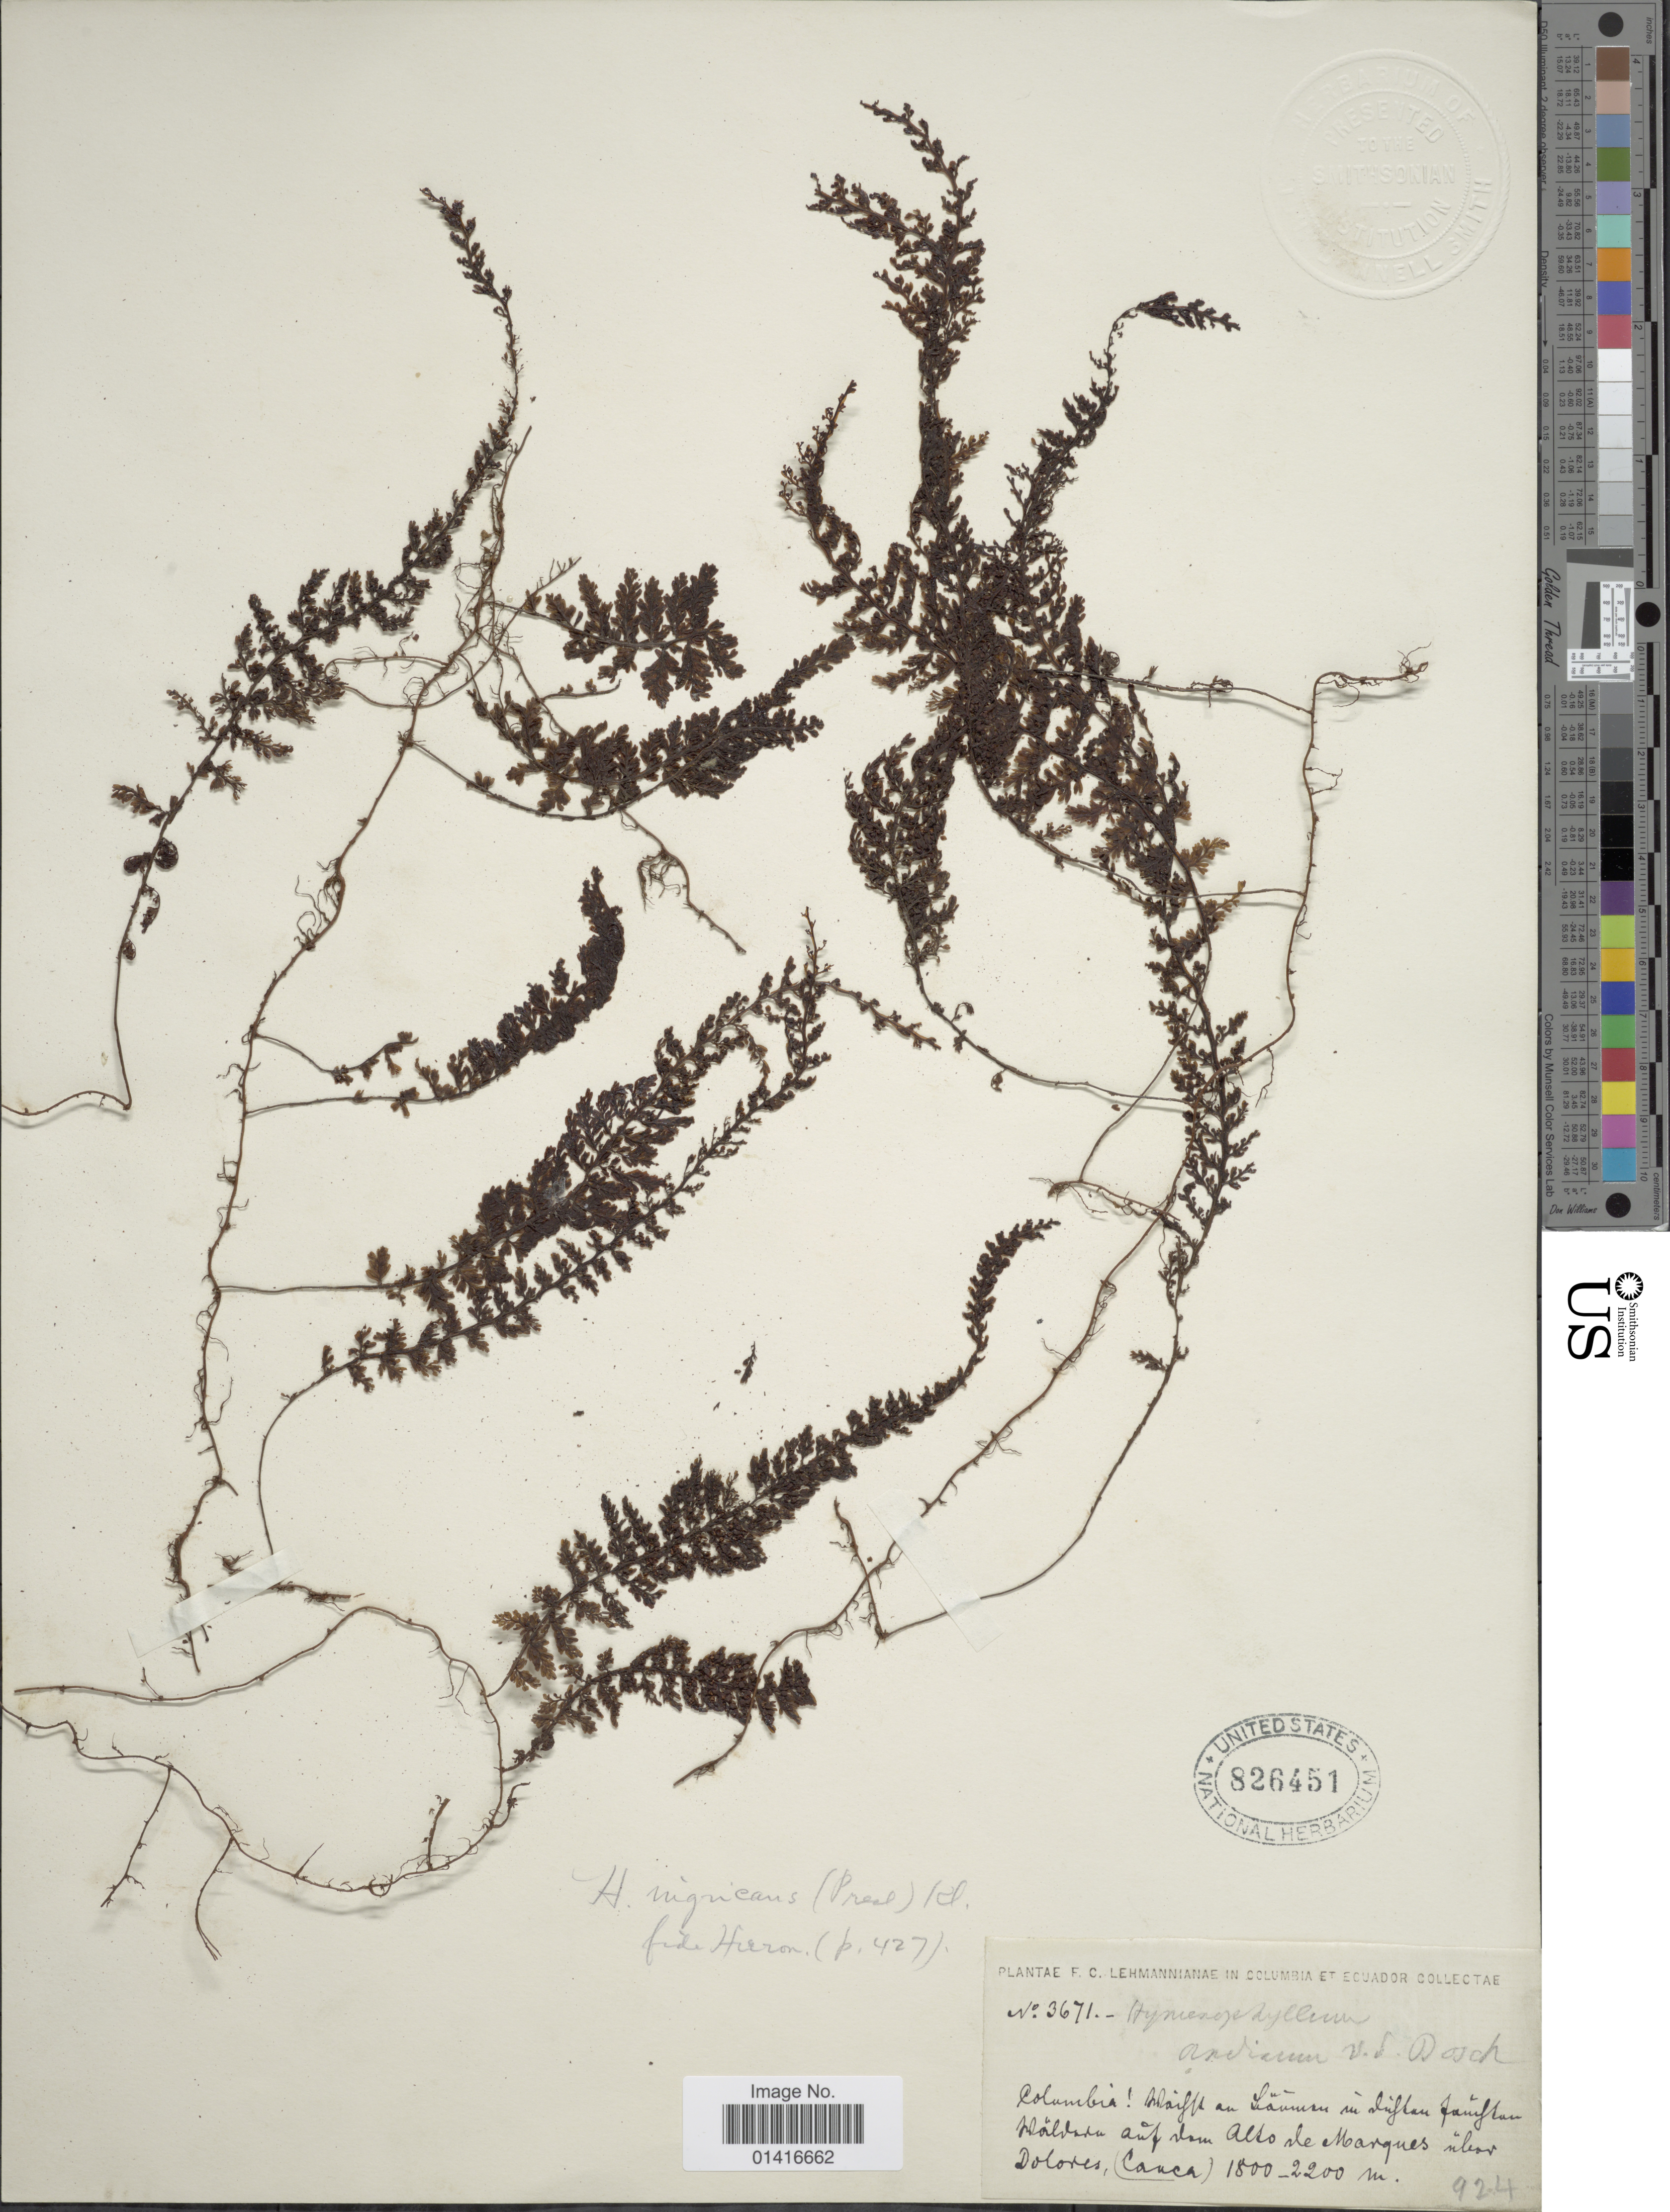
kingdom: Plantae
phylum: Tracheophyta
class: Polypodiopsida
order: Hymenophyllales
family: Hymenophyllaceae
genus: Hymenophyllum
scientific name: Hymenophyllum myriocarpum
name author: Hook.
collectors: ex herb. Lehmannianum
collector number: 3671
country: Colombia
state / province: Cauca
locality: alto de Marques uber Dolores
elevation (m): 1800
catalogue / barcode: US 826451